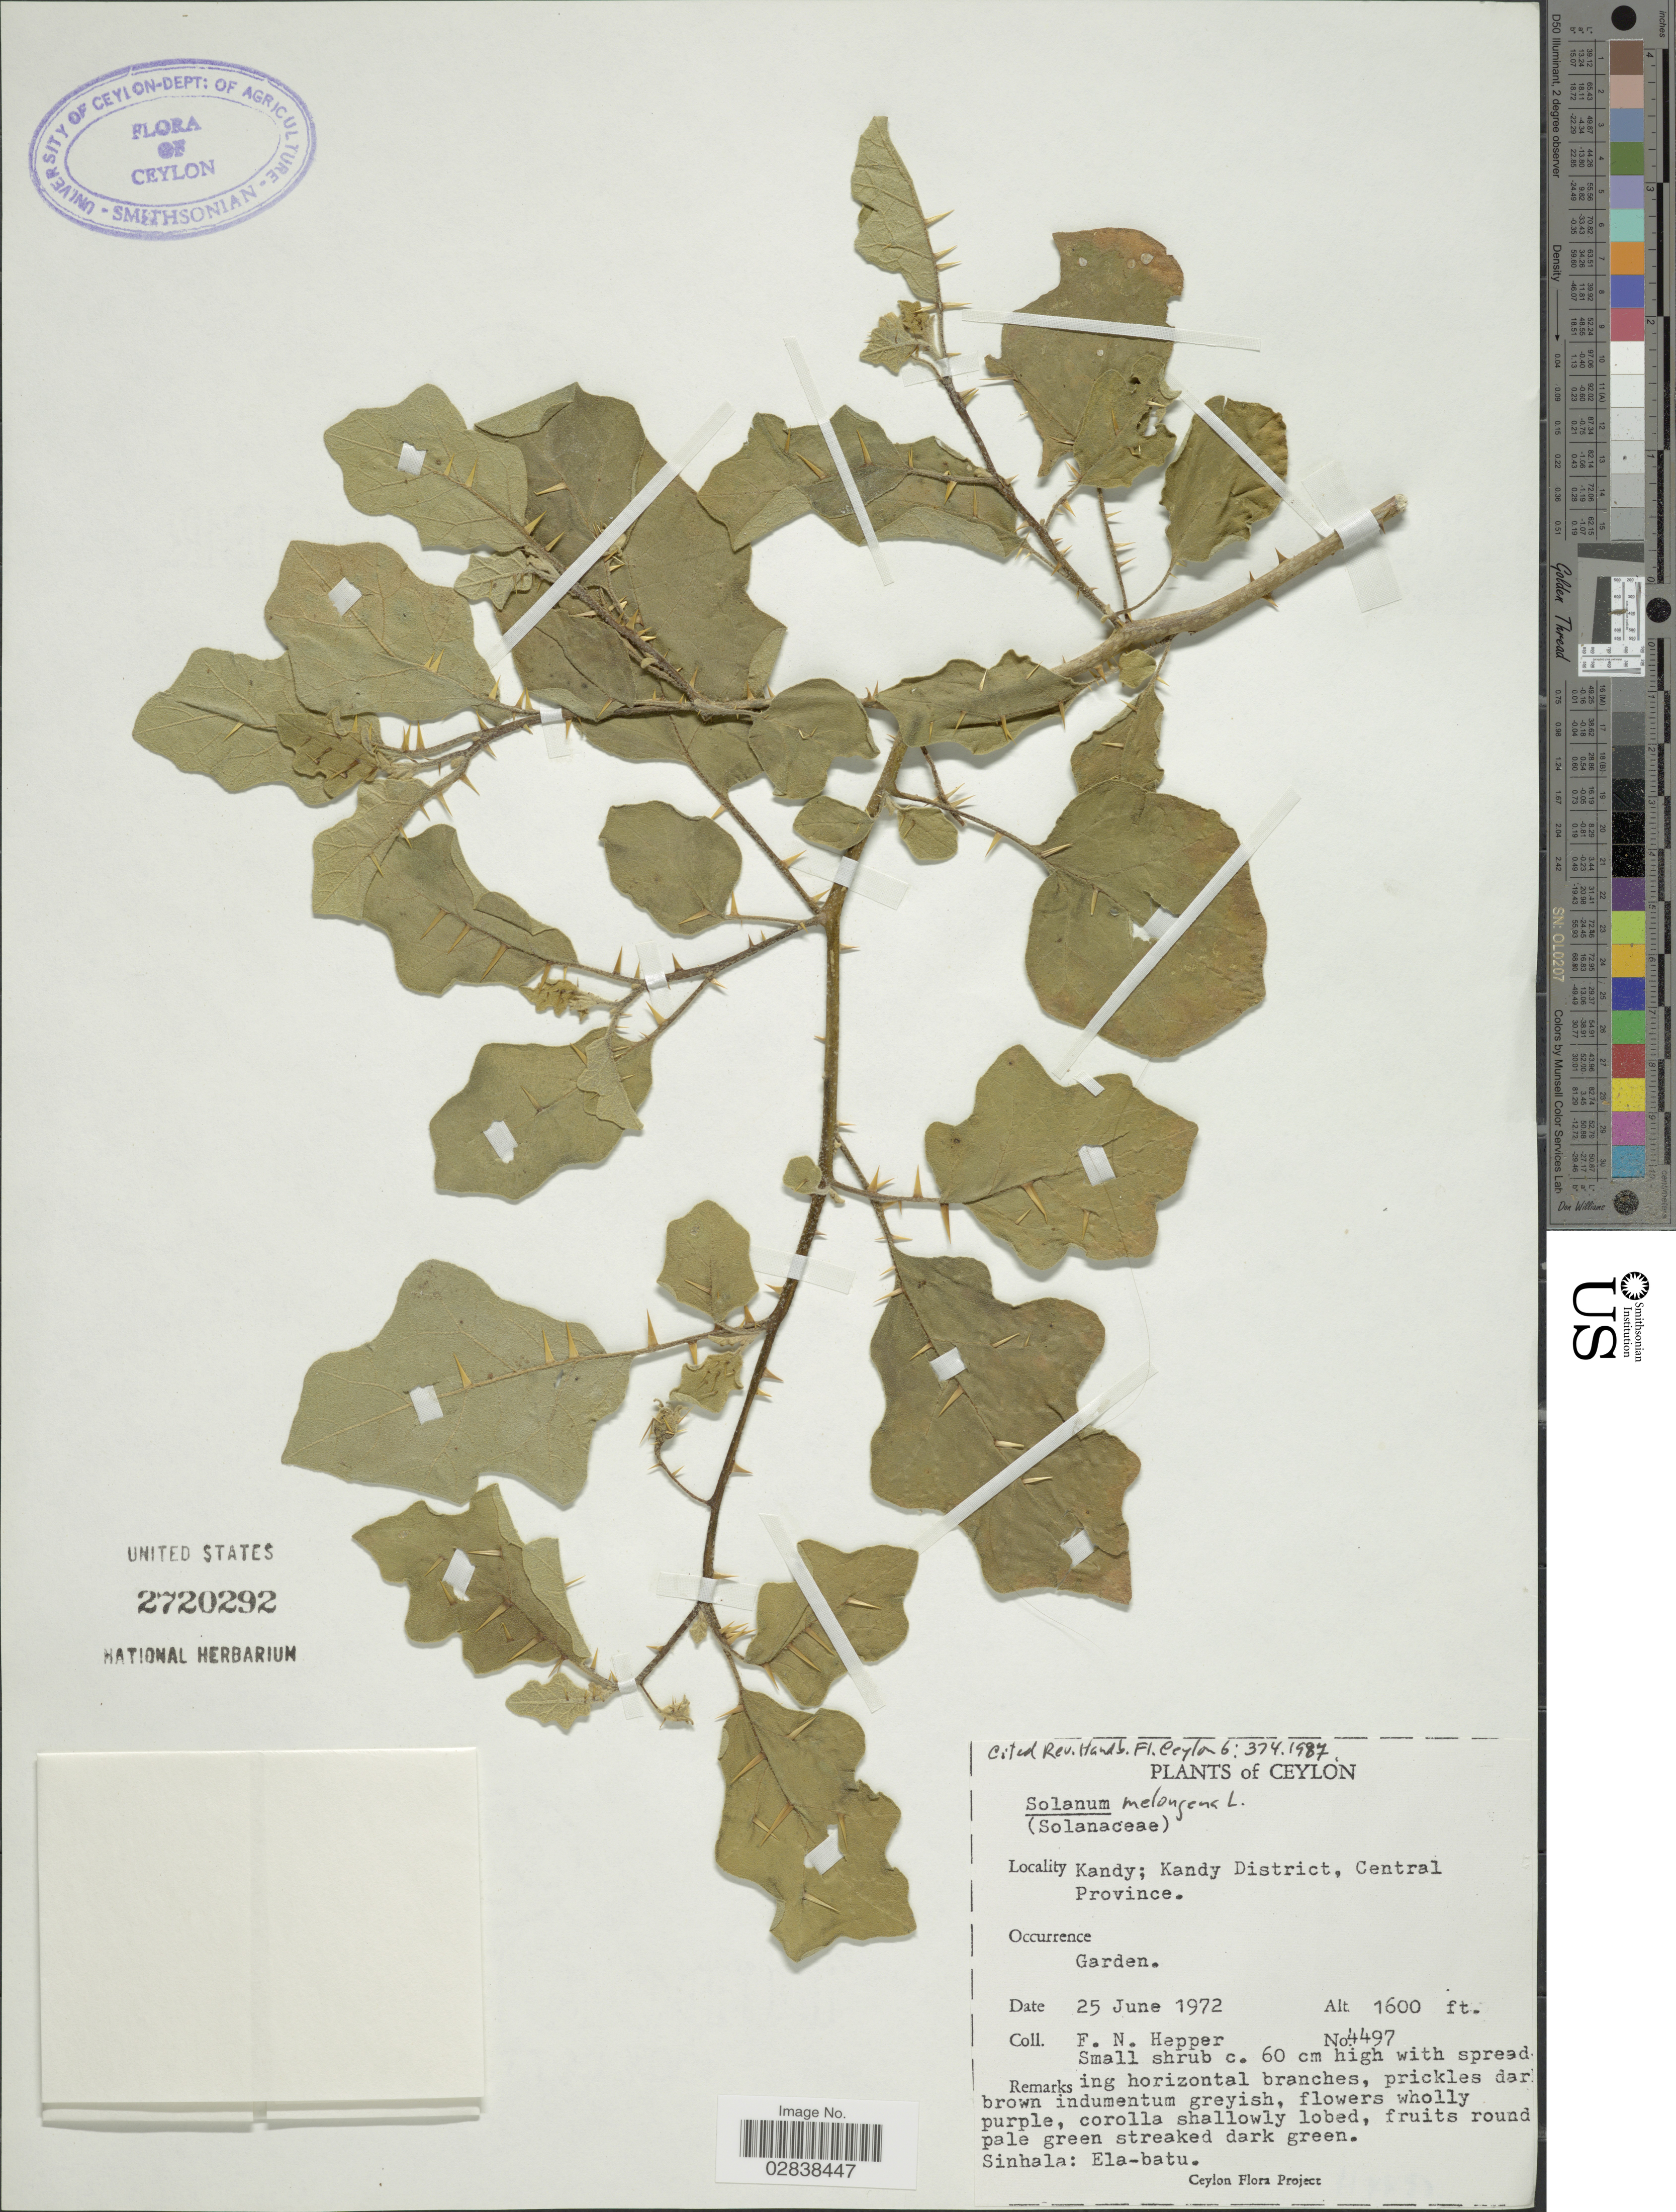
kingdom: Plantae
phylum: Tracheophyta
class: Magnoliopsida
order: Solanales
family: Solanaceae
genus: Solanum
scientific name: Solanum melongena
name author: L.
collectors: F. Hepper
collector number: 4497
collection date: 1972-06-25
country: Sri Lanka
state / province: Central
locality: Ceylon, Kandy; Kandy District, Central Province.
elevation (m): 488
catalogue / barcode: US 2720292